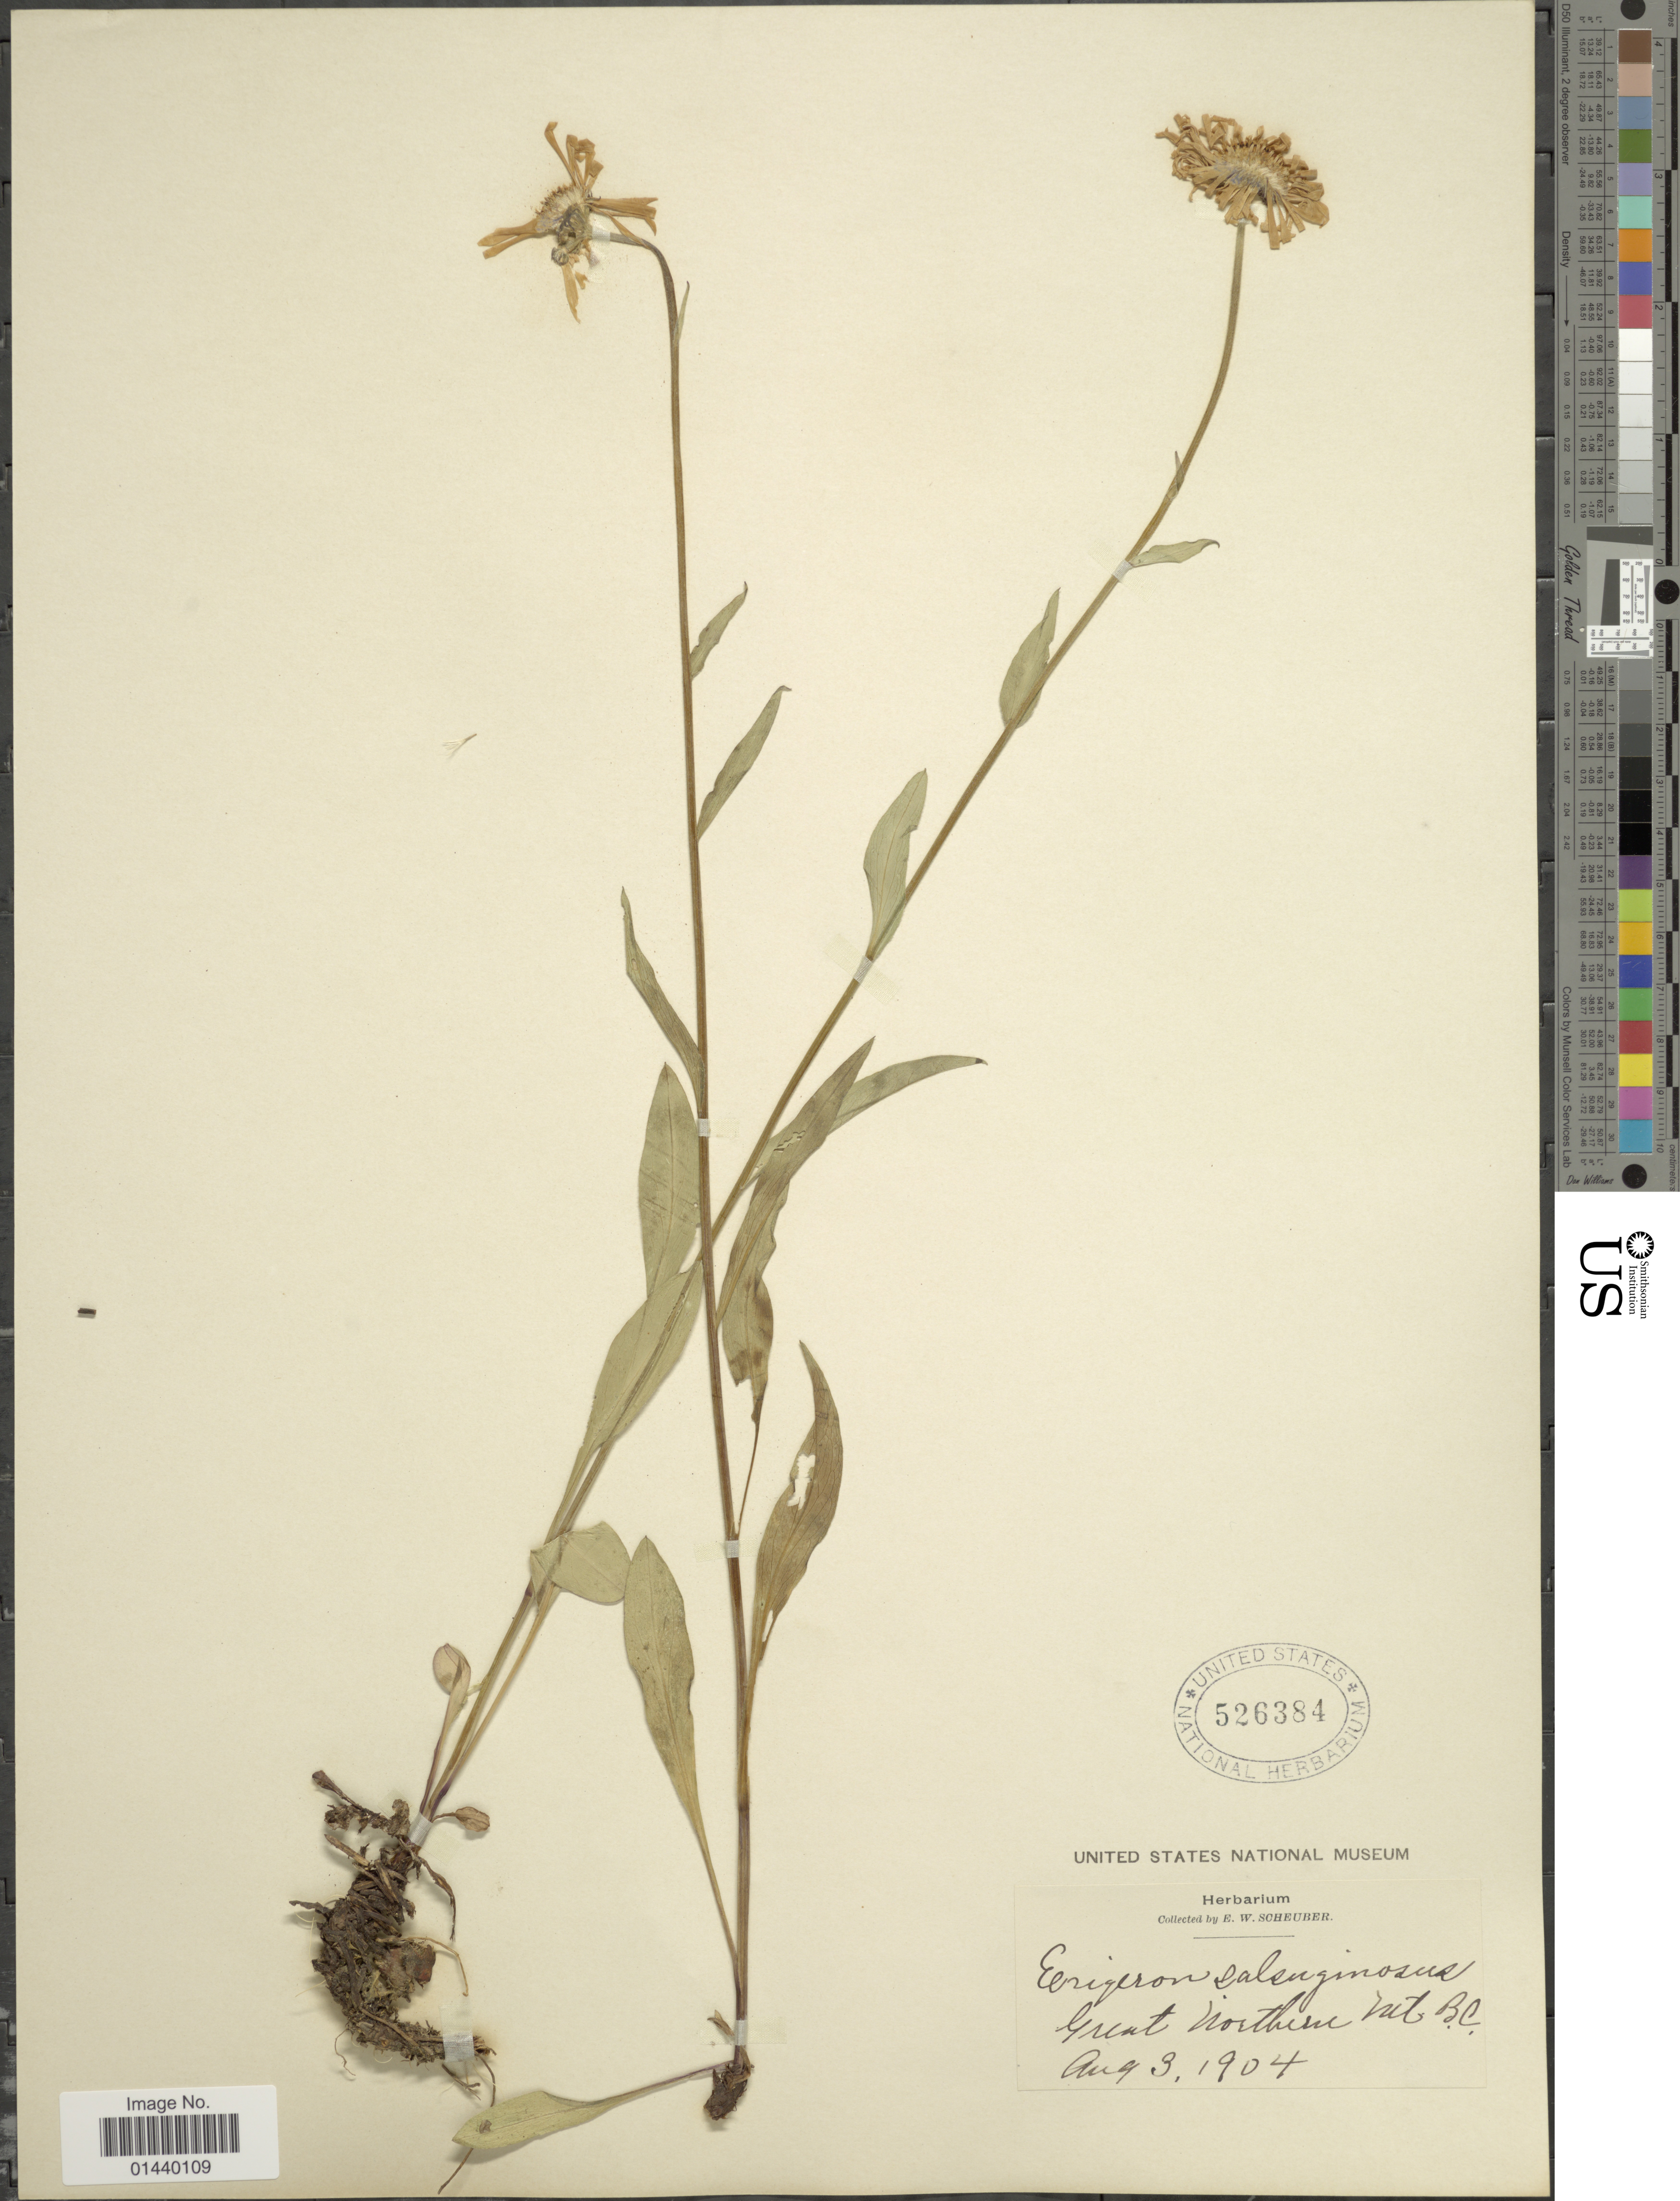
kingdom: Plantae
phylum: Tracheophyta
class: Magnoliopsida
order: Asterales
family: Asteraceae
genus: Erigeron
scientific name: Erigeron salsuginosus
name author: (Richardson ex R. Br.) A. Gray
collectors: E. Scheuber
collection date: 1904-08-03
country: Canada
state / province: British Columbia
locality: Great Northern Mt. B.C.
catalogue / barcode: US 526384